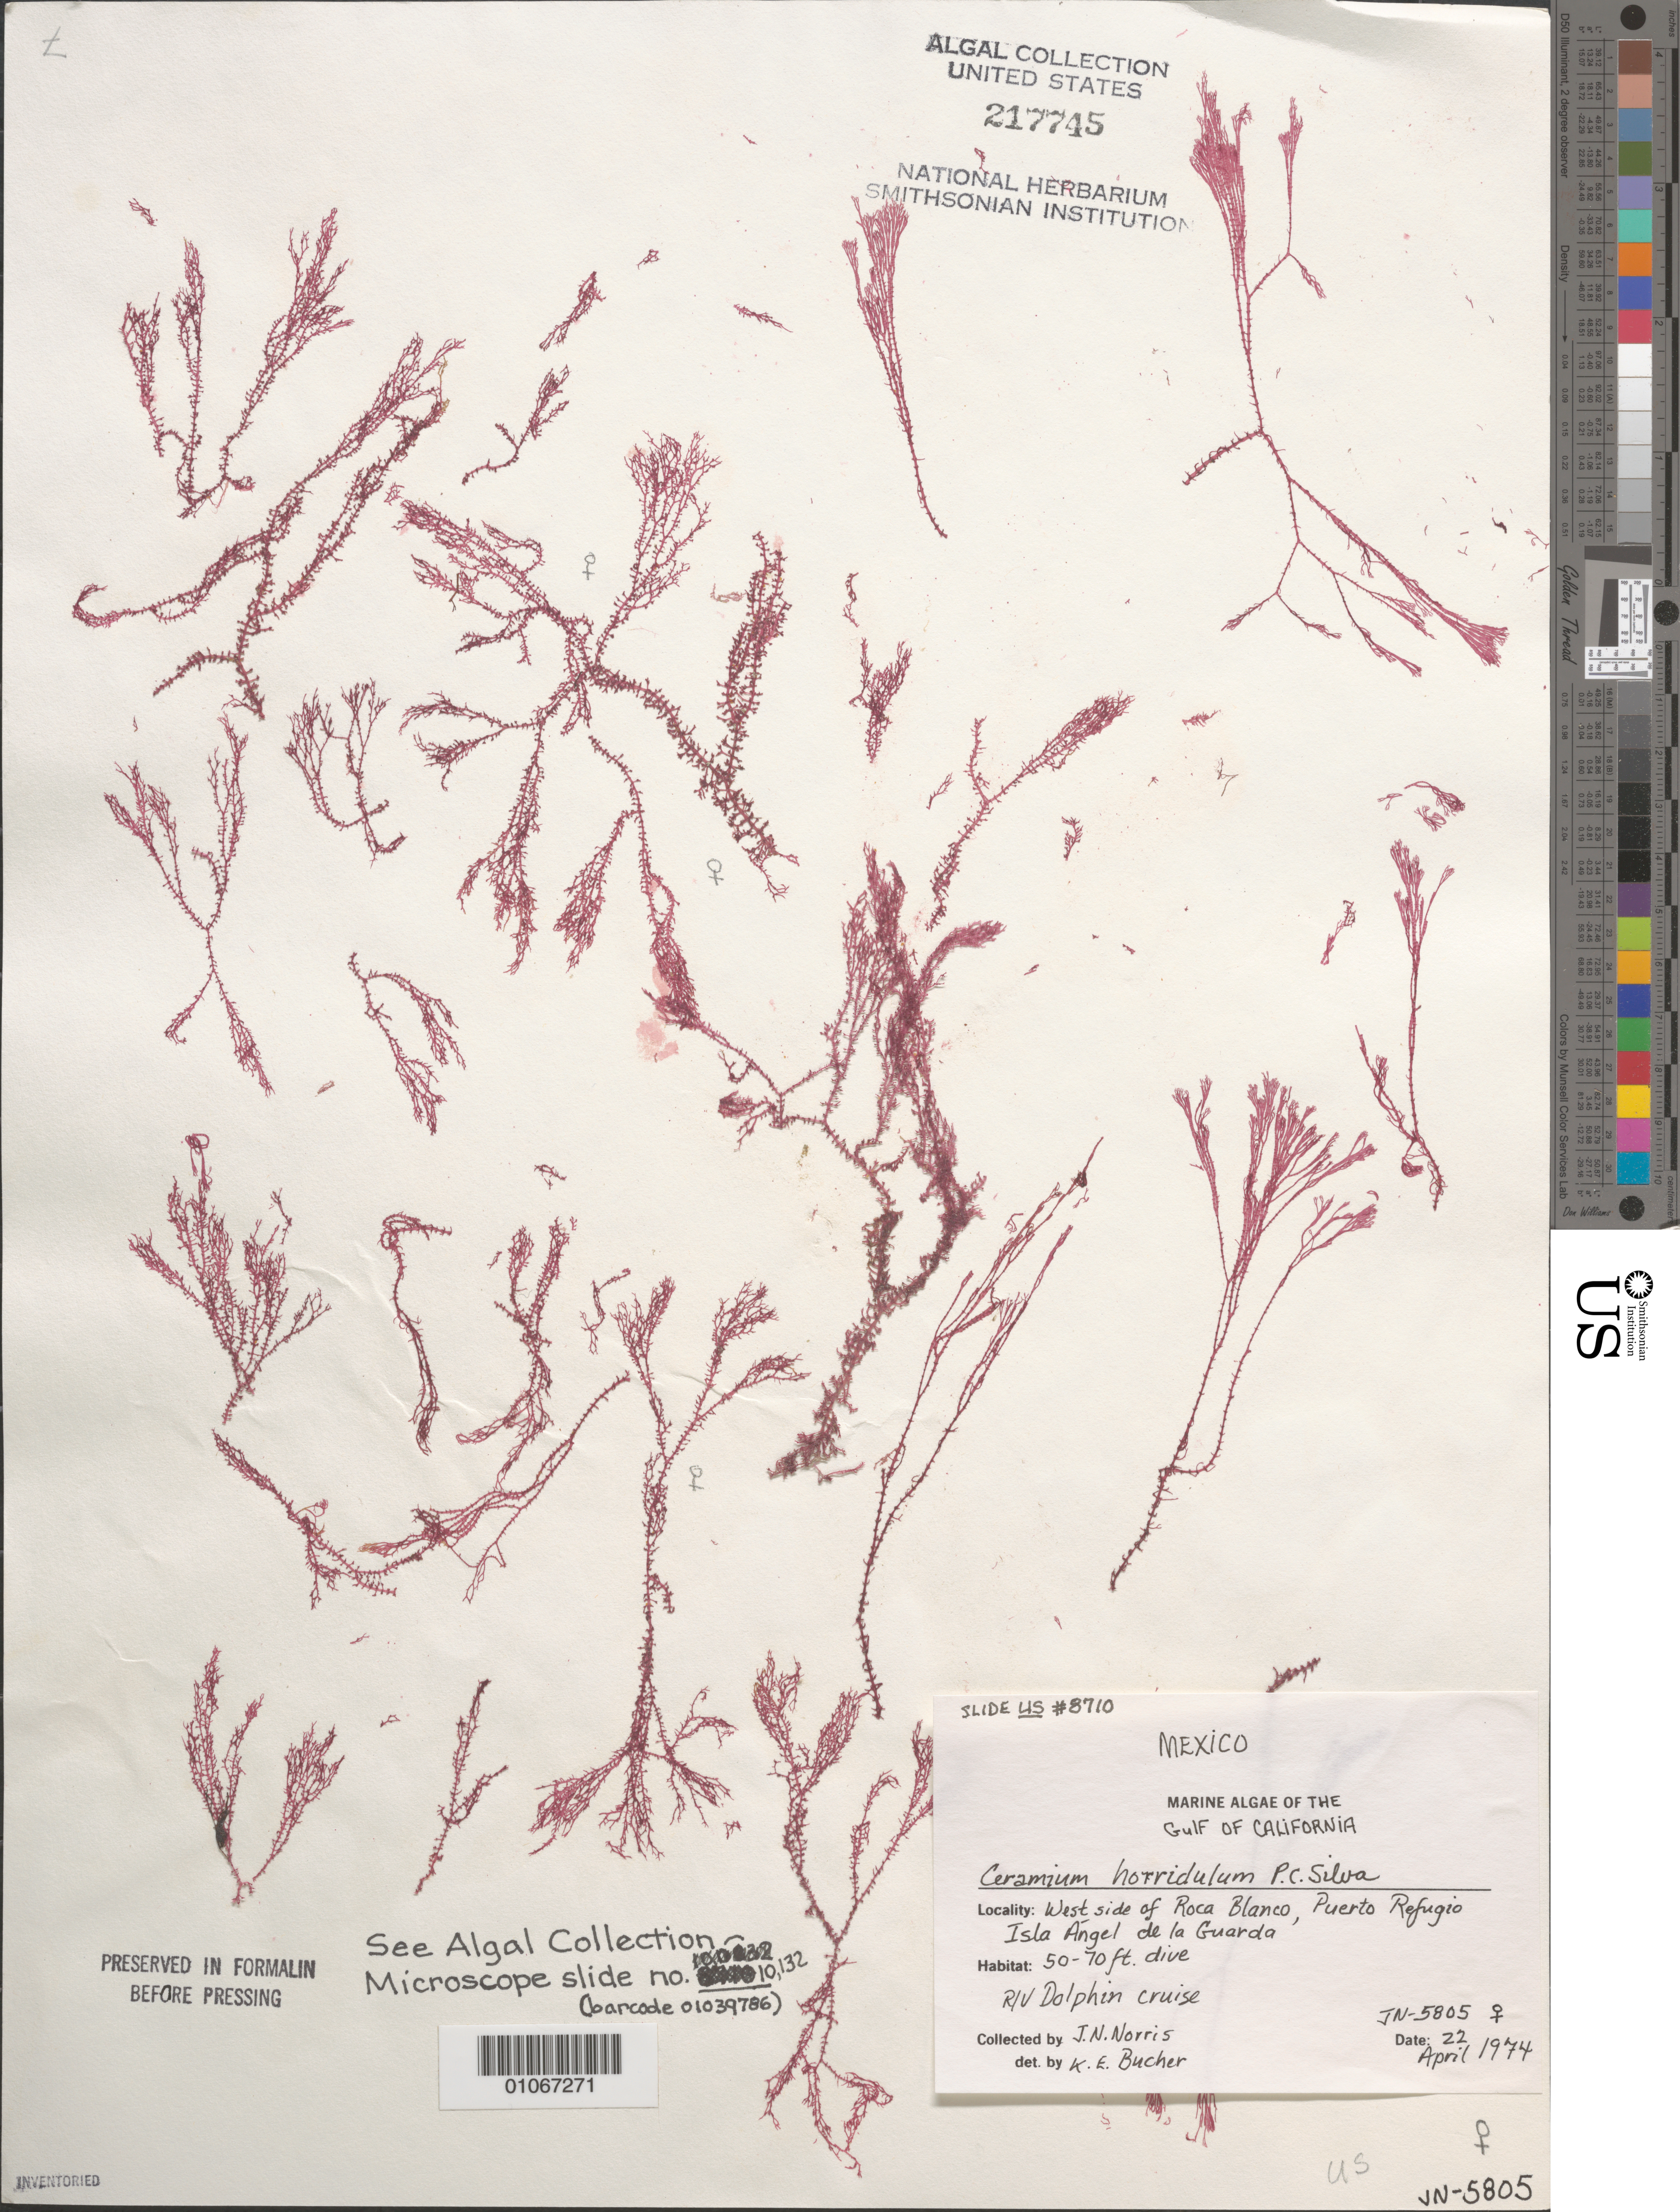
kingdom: Plantae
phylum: Rhodophyta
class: Florideophyceae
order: Ceramiales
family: Ceramiaceae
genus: Ceramium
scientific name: Ceramium horridulum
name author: P.C. Silva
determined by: Bucher, Katina E.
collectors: J. N. Norris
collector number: JN-5805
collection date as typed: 22 Apr 1974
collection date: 1974-04-22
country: Mexico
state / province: Baja California Norte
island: Isla Angel de la Guarda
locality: Roca Blanca, Puerto Refugio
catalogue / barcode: US 217745